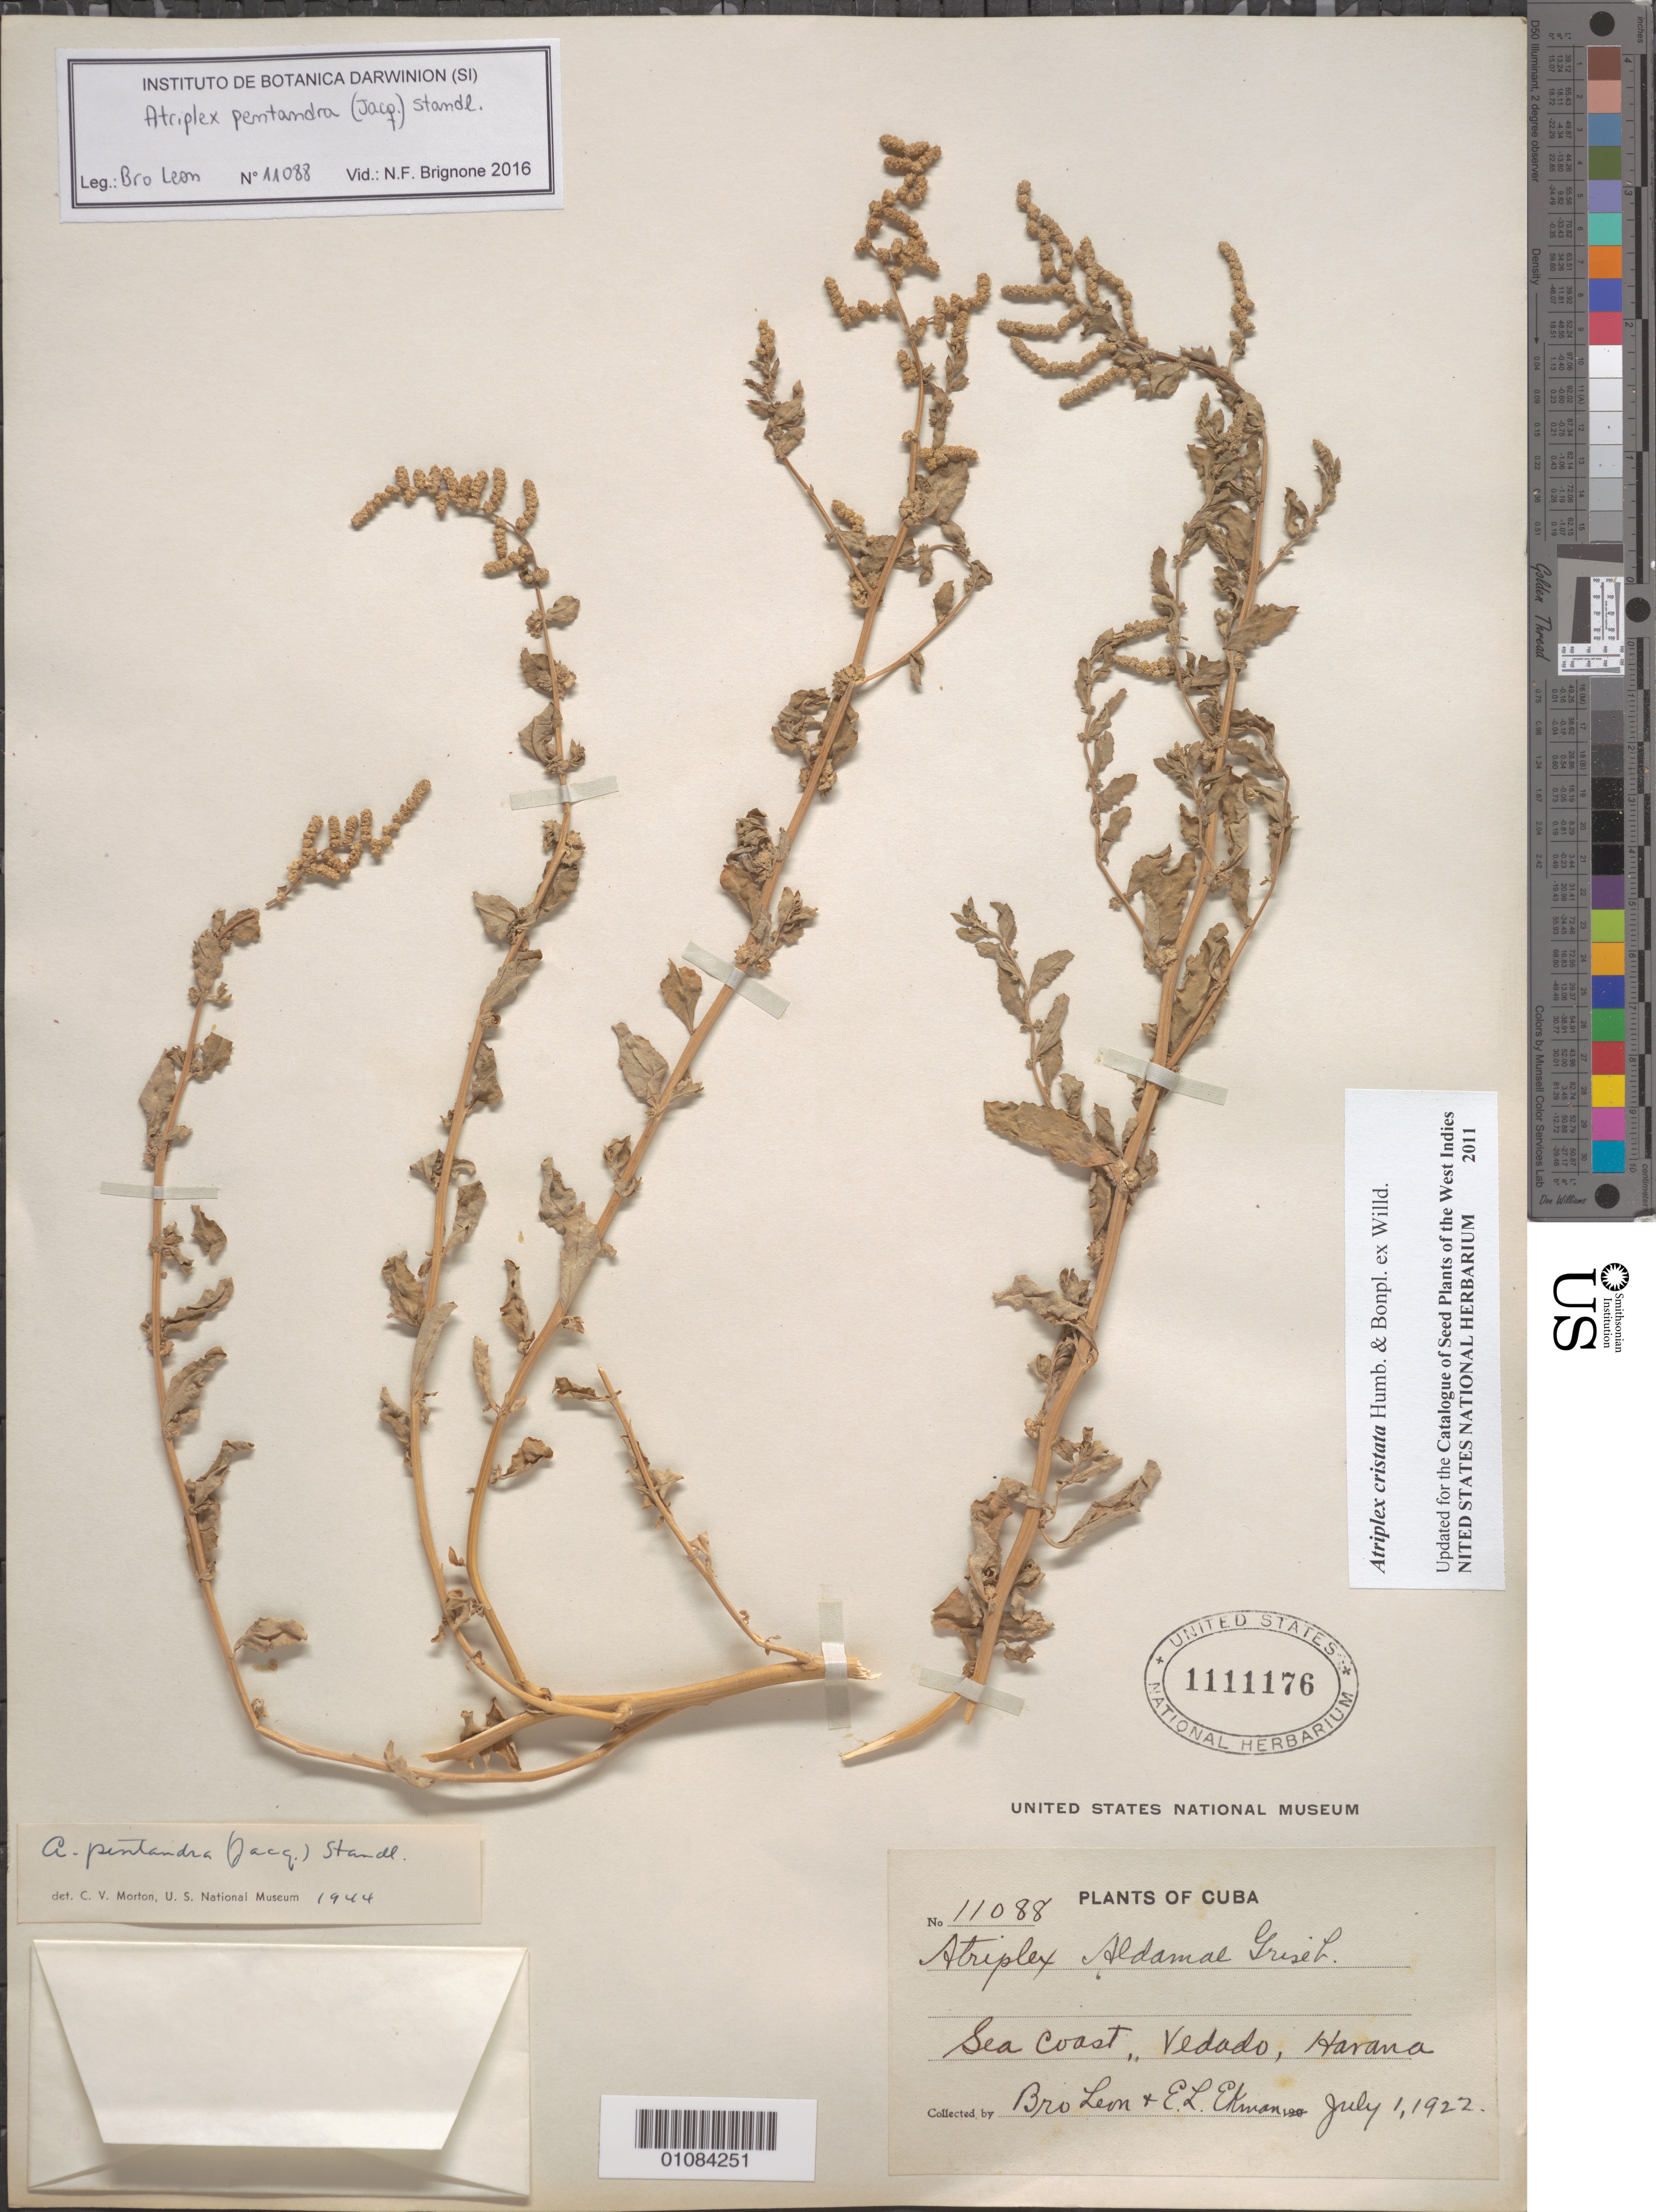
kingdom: Plantae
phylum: Tracheophyta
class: Magnoliopsida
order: Caryophyllales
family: Amaranthaceae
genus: Atriplex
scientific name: Atriplex cristata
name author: Humb. & Bonpl. ex Willd.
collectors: Bro. León & E. L. Ekman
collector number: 11088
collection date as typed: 01 Jul 1922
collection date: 1922-07-01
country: Cuba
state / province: La Habana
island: Cuba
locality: Vedado, Havana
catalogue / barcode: US 1111176